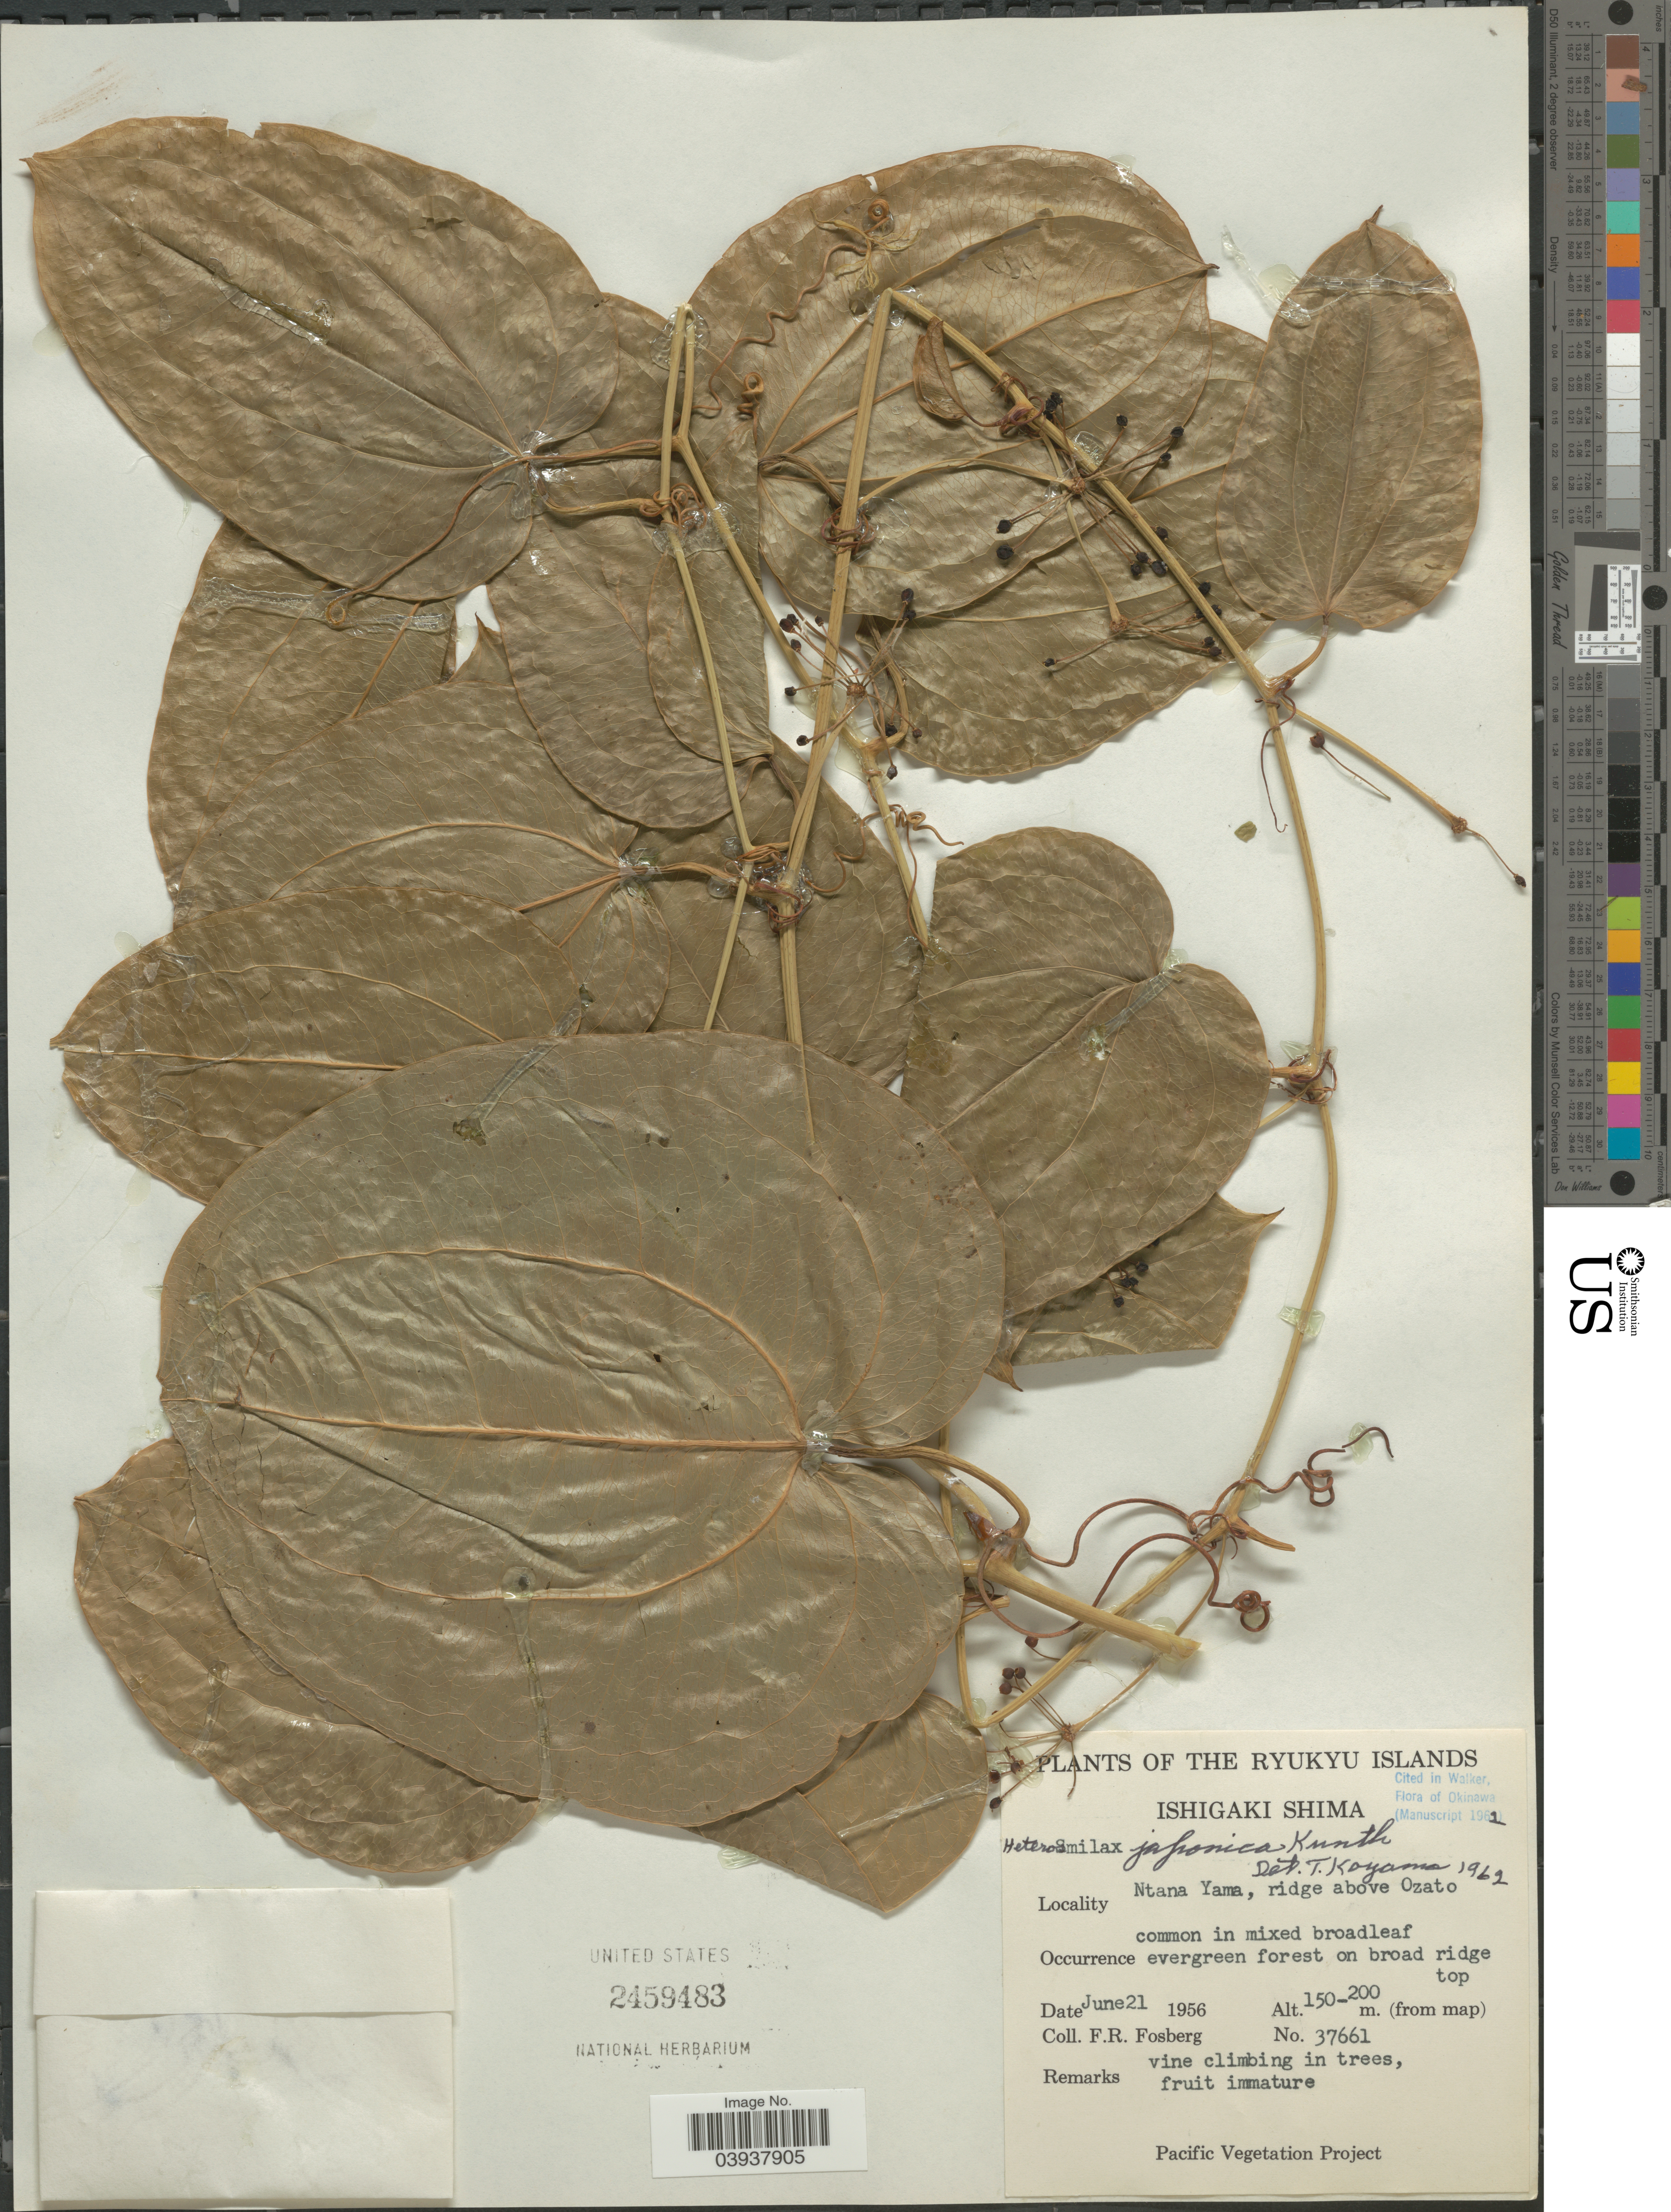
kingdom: Plantae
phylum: Tracheophyta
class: Liliopsida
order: Liliales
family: Smilacaceae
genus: Heterosmilax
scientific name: Heterosmilax japonica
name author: Kunth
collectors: F. R. Fosberg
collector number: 37661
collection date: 1956-06-21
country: Japan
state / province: Okinawa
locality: Ryukyu Islands. Ishigaki Shima. Ntana Yama, ridge above Ozato.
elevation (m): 150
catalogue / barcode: US 2459483